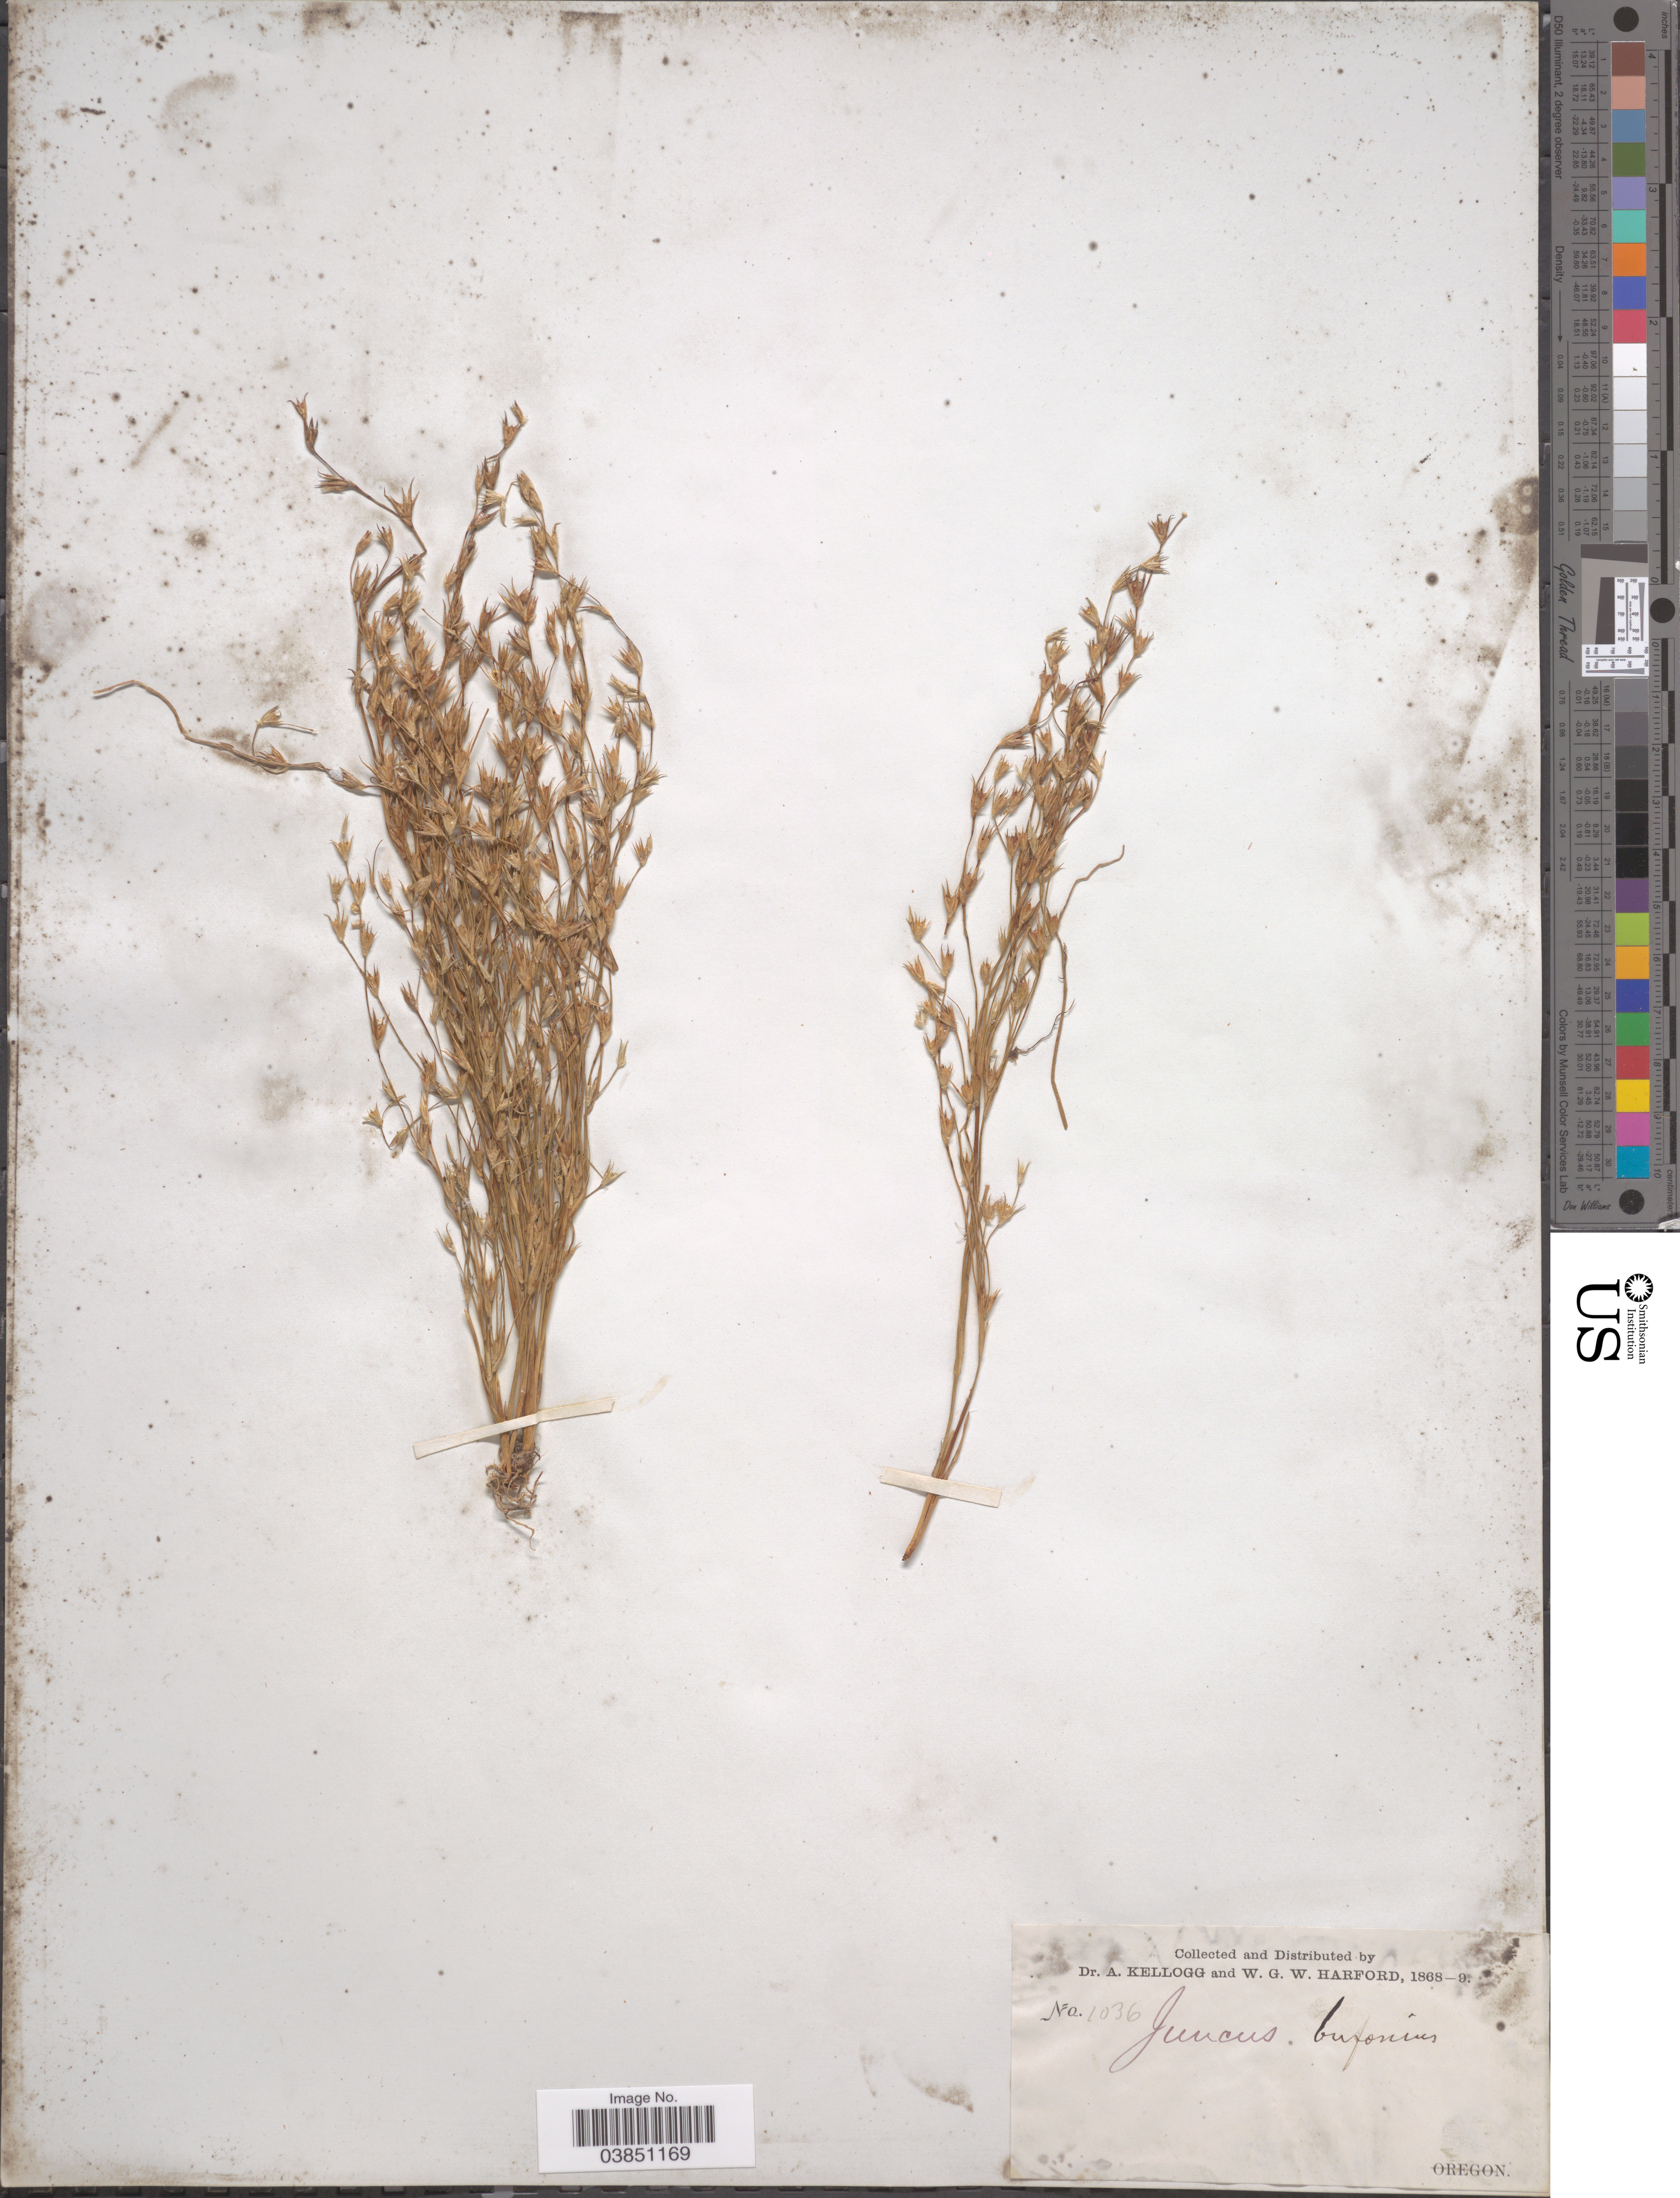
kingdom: Plantae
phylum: Tracheophyta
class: Liliopsida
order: Poales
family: Juncaceae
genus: Juncus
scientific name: Juncus bufonius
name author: L.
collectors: A. Kellogg & W. G. W. Harford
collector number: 1036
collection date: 1868/1869